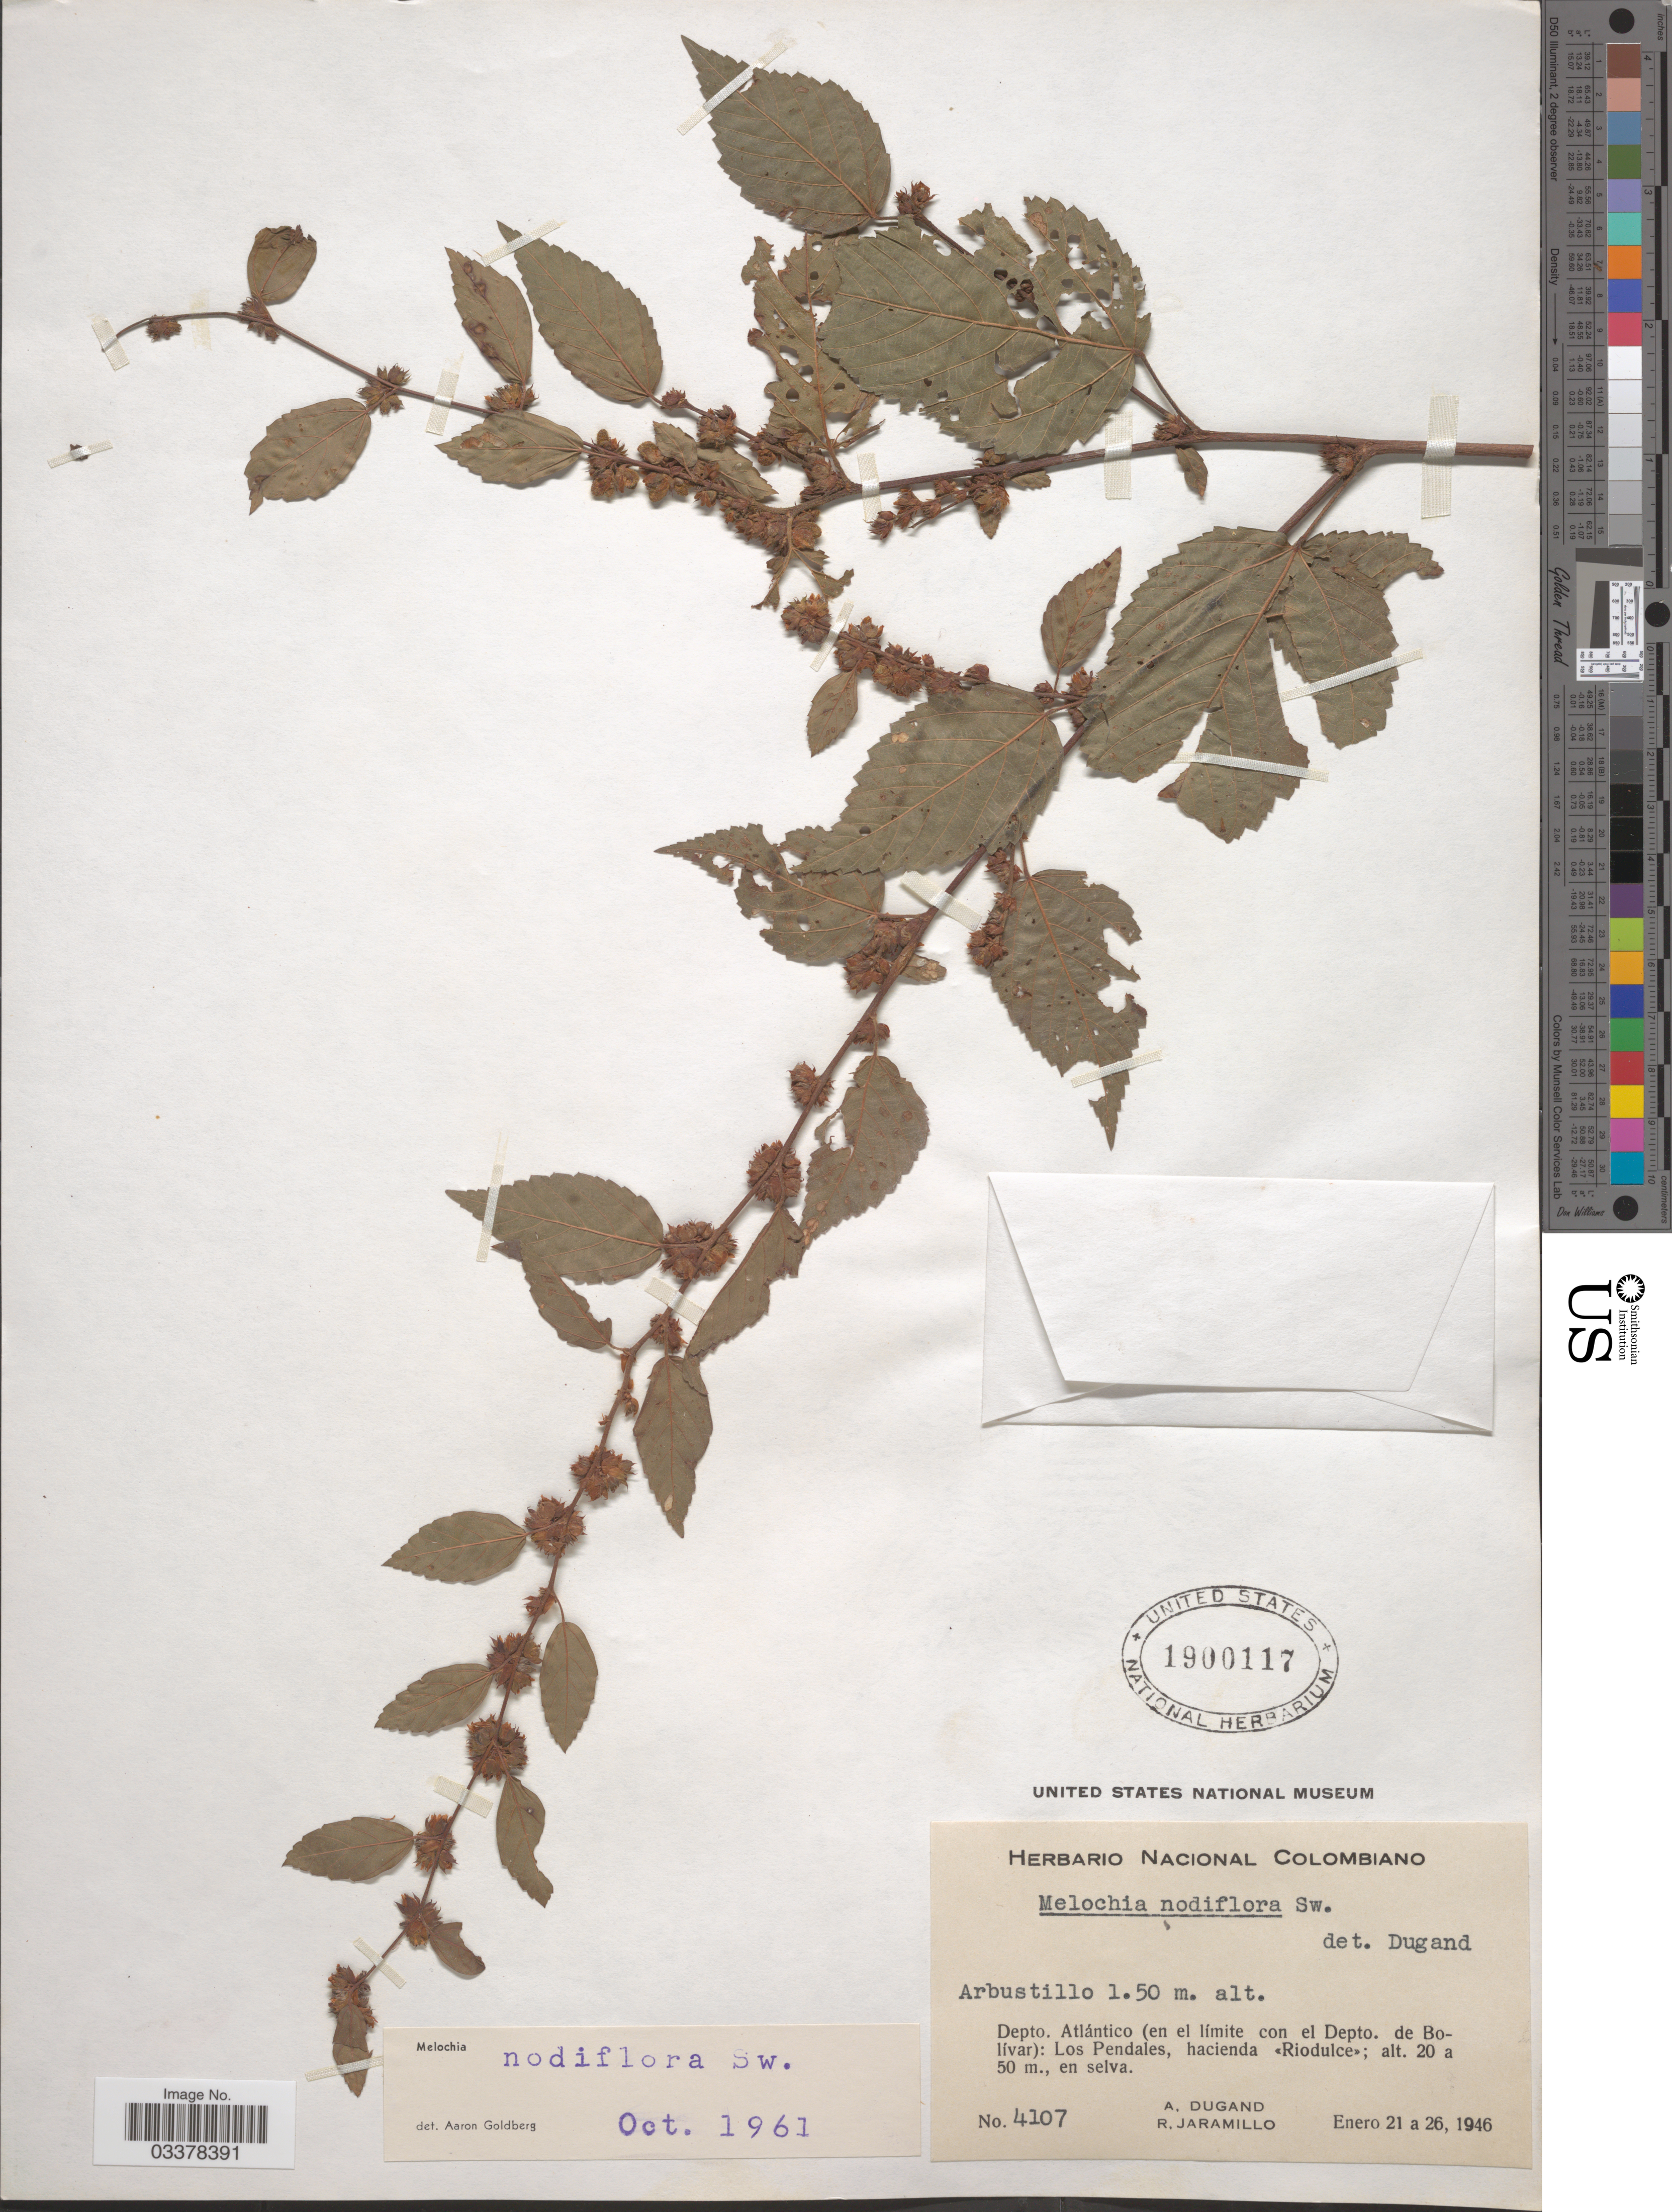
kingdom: Plantae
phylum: Tracheophyta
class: Magnoliopsida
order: Malvales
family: Malvaceae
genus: Melochia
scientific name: Melochia nodiflora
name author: Sw.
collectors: A. Dugand & R. Jaramillo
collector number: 4107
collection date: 1946-01-21/1946-01-26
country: Colombia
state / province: Atlántico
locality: Depto. Atlántico (en el límite con el Depto. de Bolívar): Los Pendales, hacienda «Riodulce».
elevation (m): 20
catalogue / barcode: US 1900117